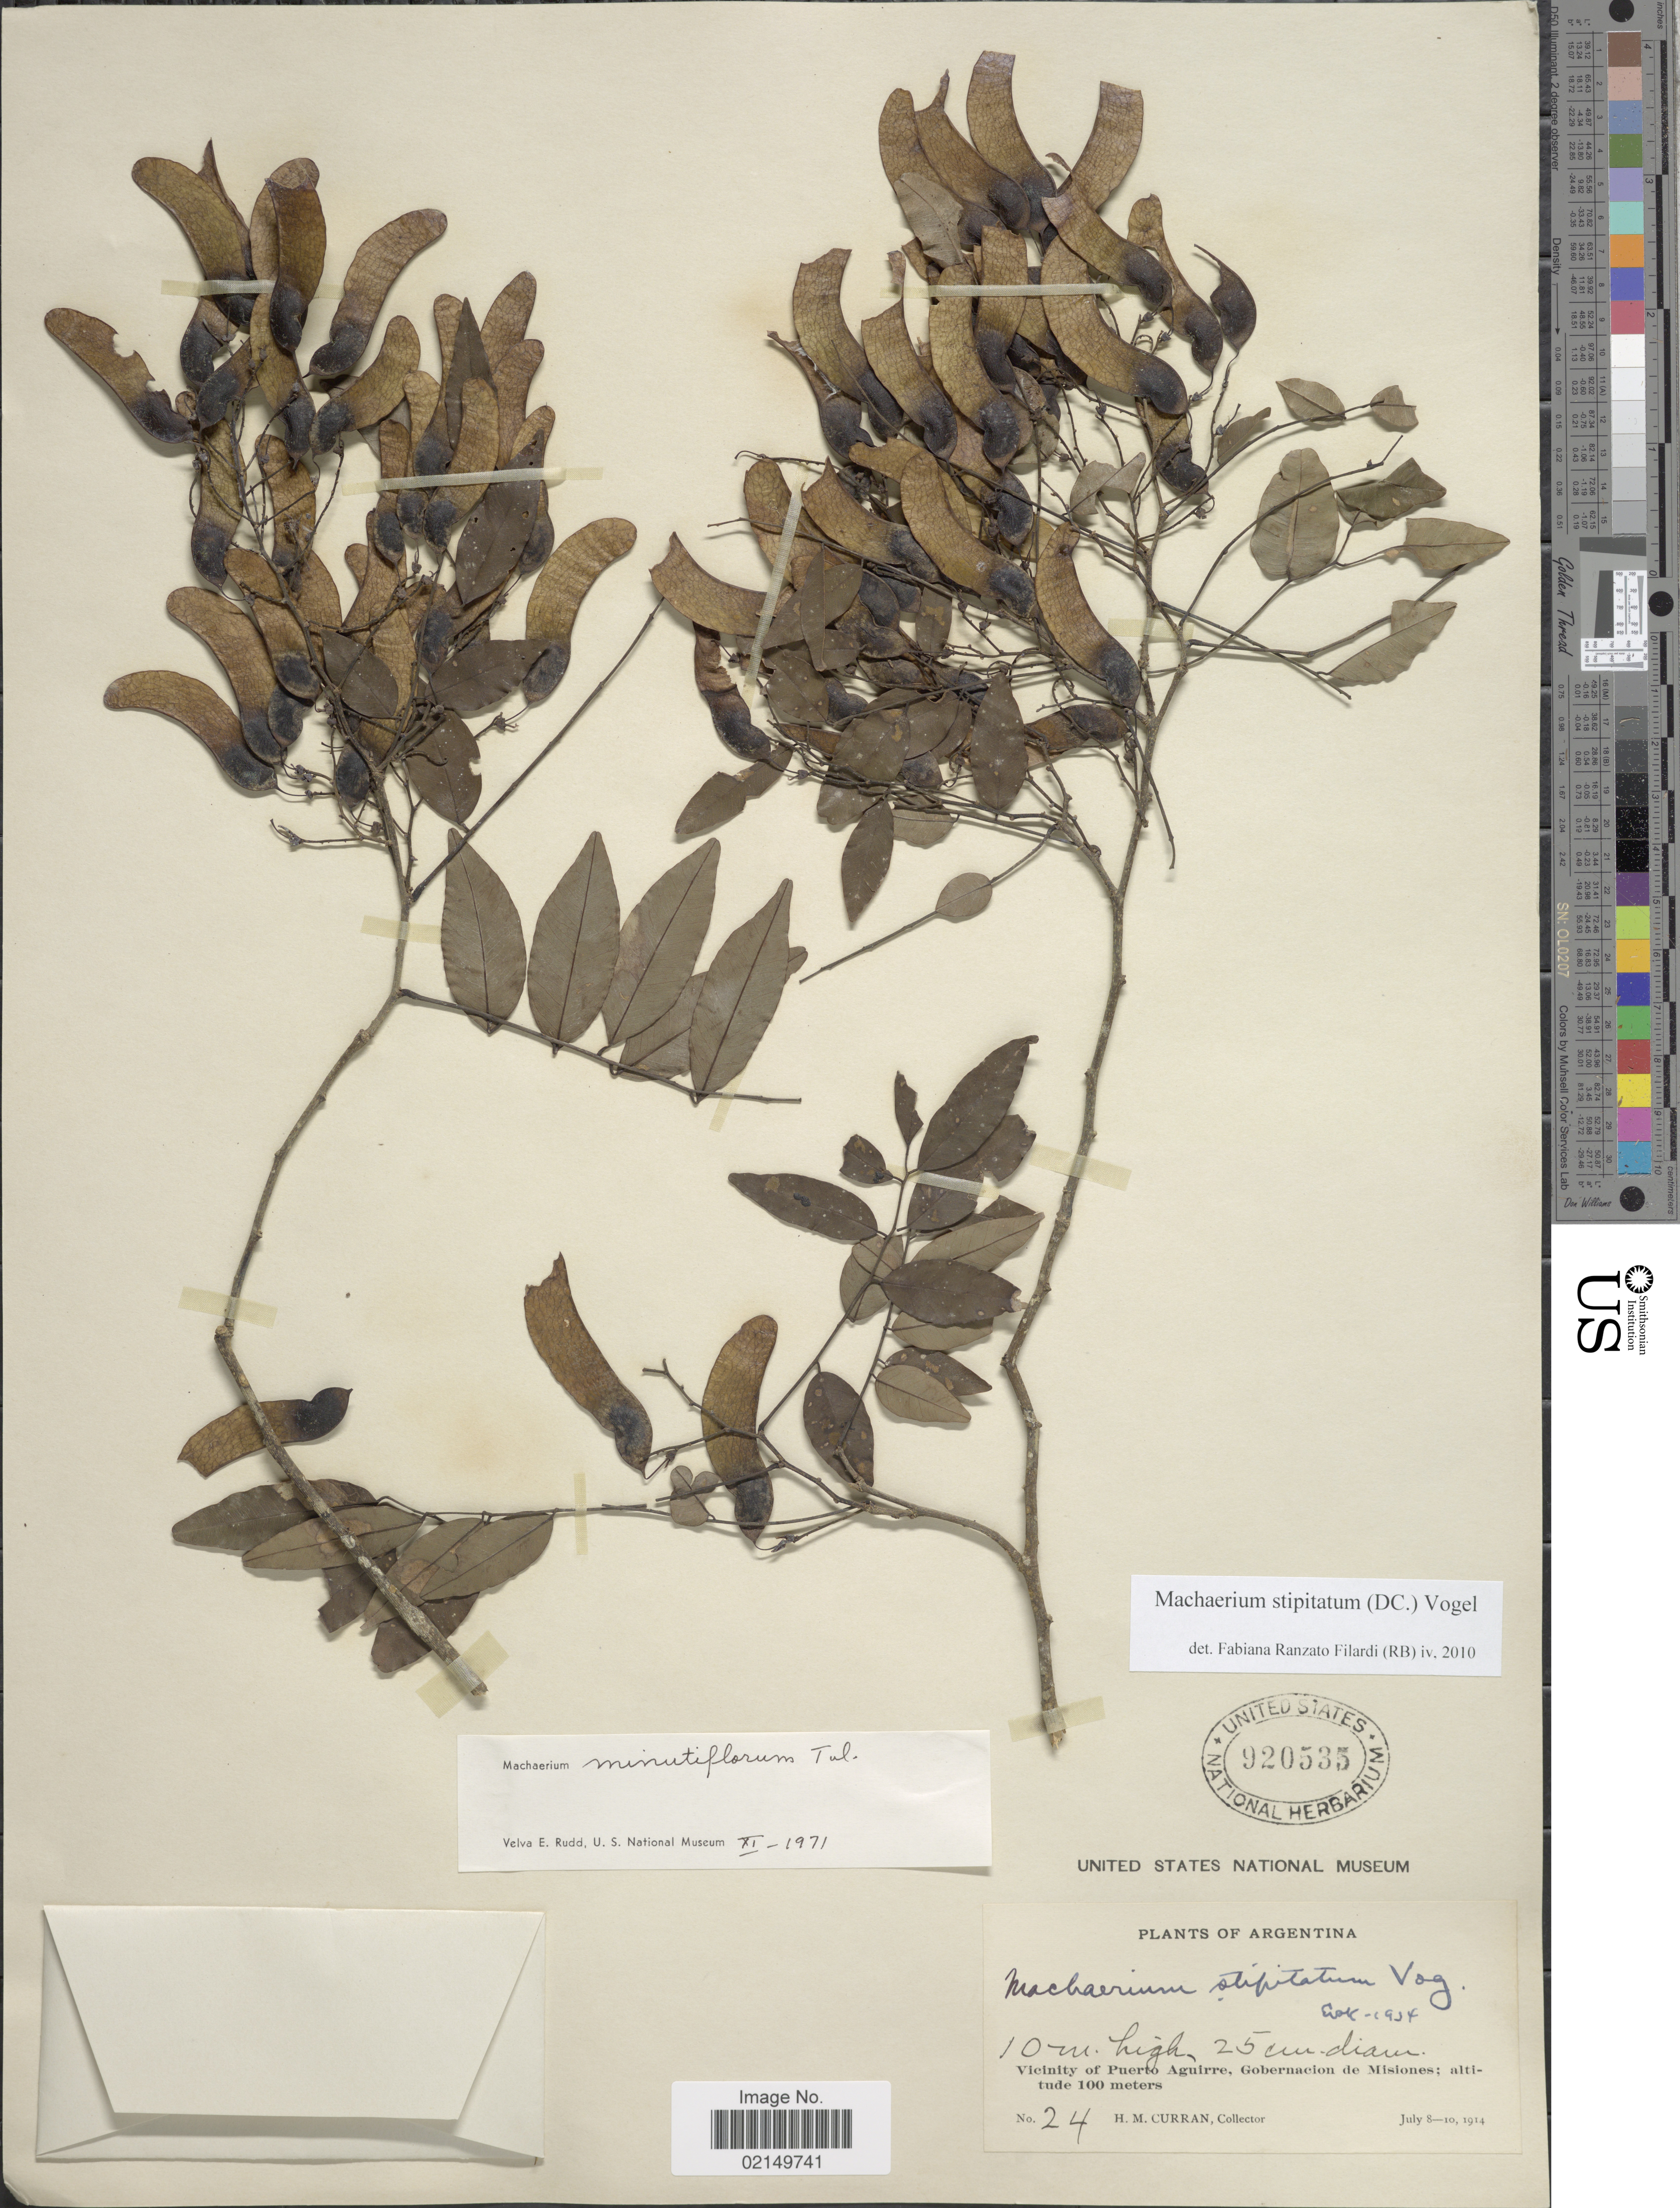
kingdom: Plantae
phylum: Tracheophyta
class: Magnoliopsida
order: Fabales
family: Fabaceae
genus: Machaerium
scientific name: Machaerium stipitatum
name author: (DC.) Vogel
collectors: H. M. Curran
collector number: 24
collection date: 1914-07-08/1914-07-10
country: Argentina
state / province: Misiones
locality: Vicinity of Puerto Aguirre, Gobernacion de Misiones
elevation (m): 100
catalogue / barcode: US 920535